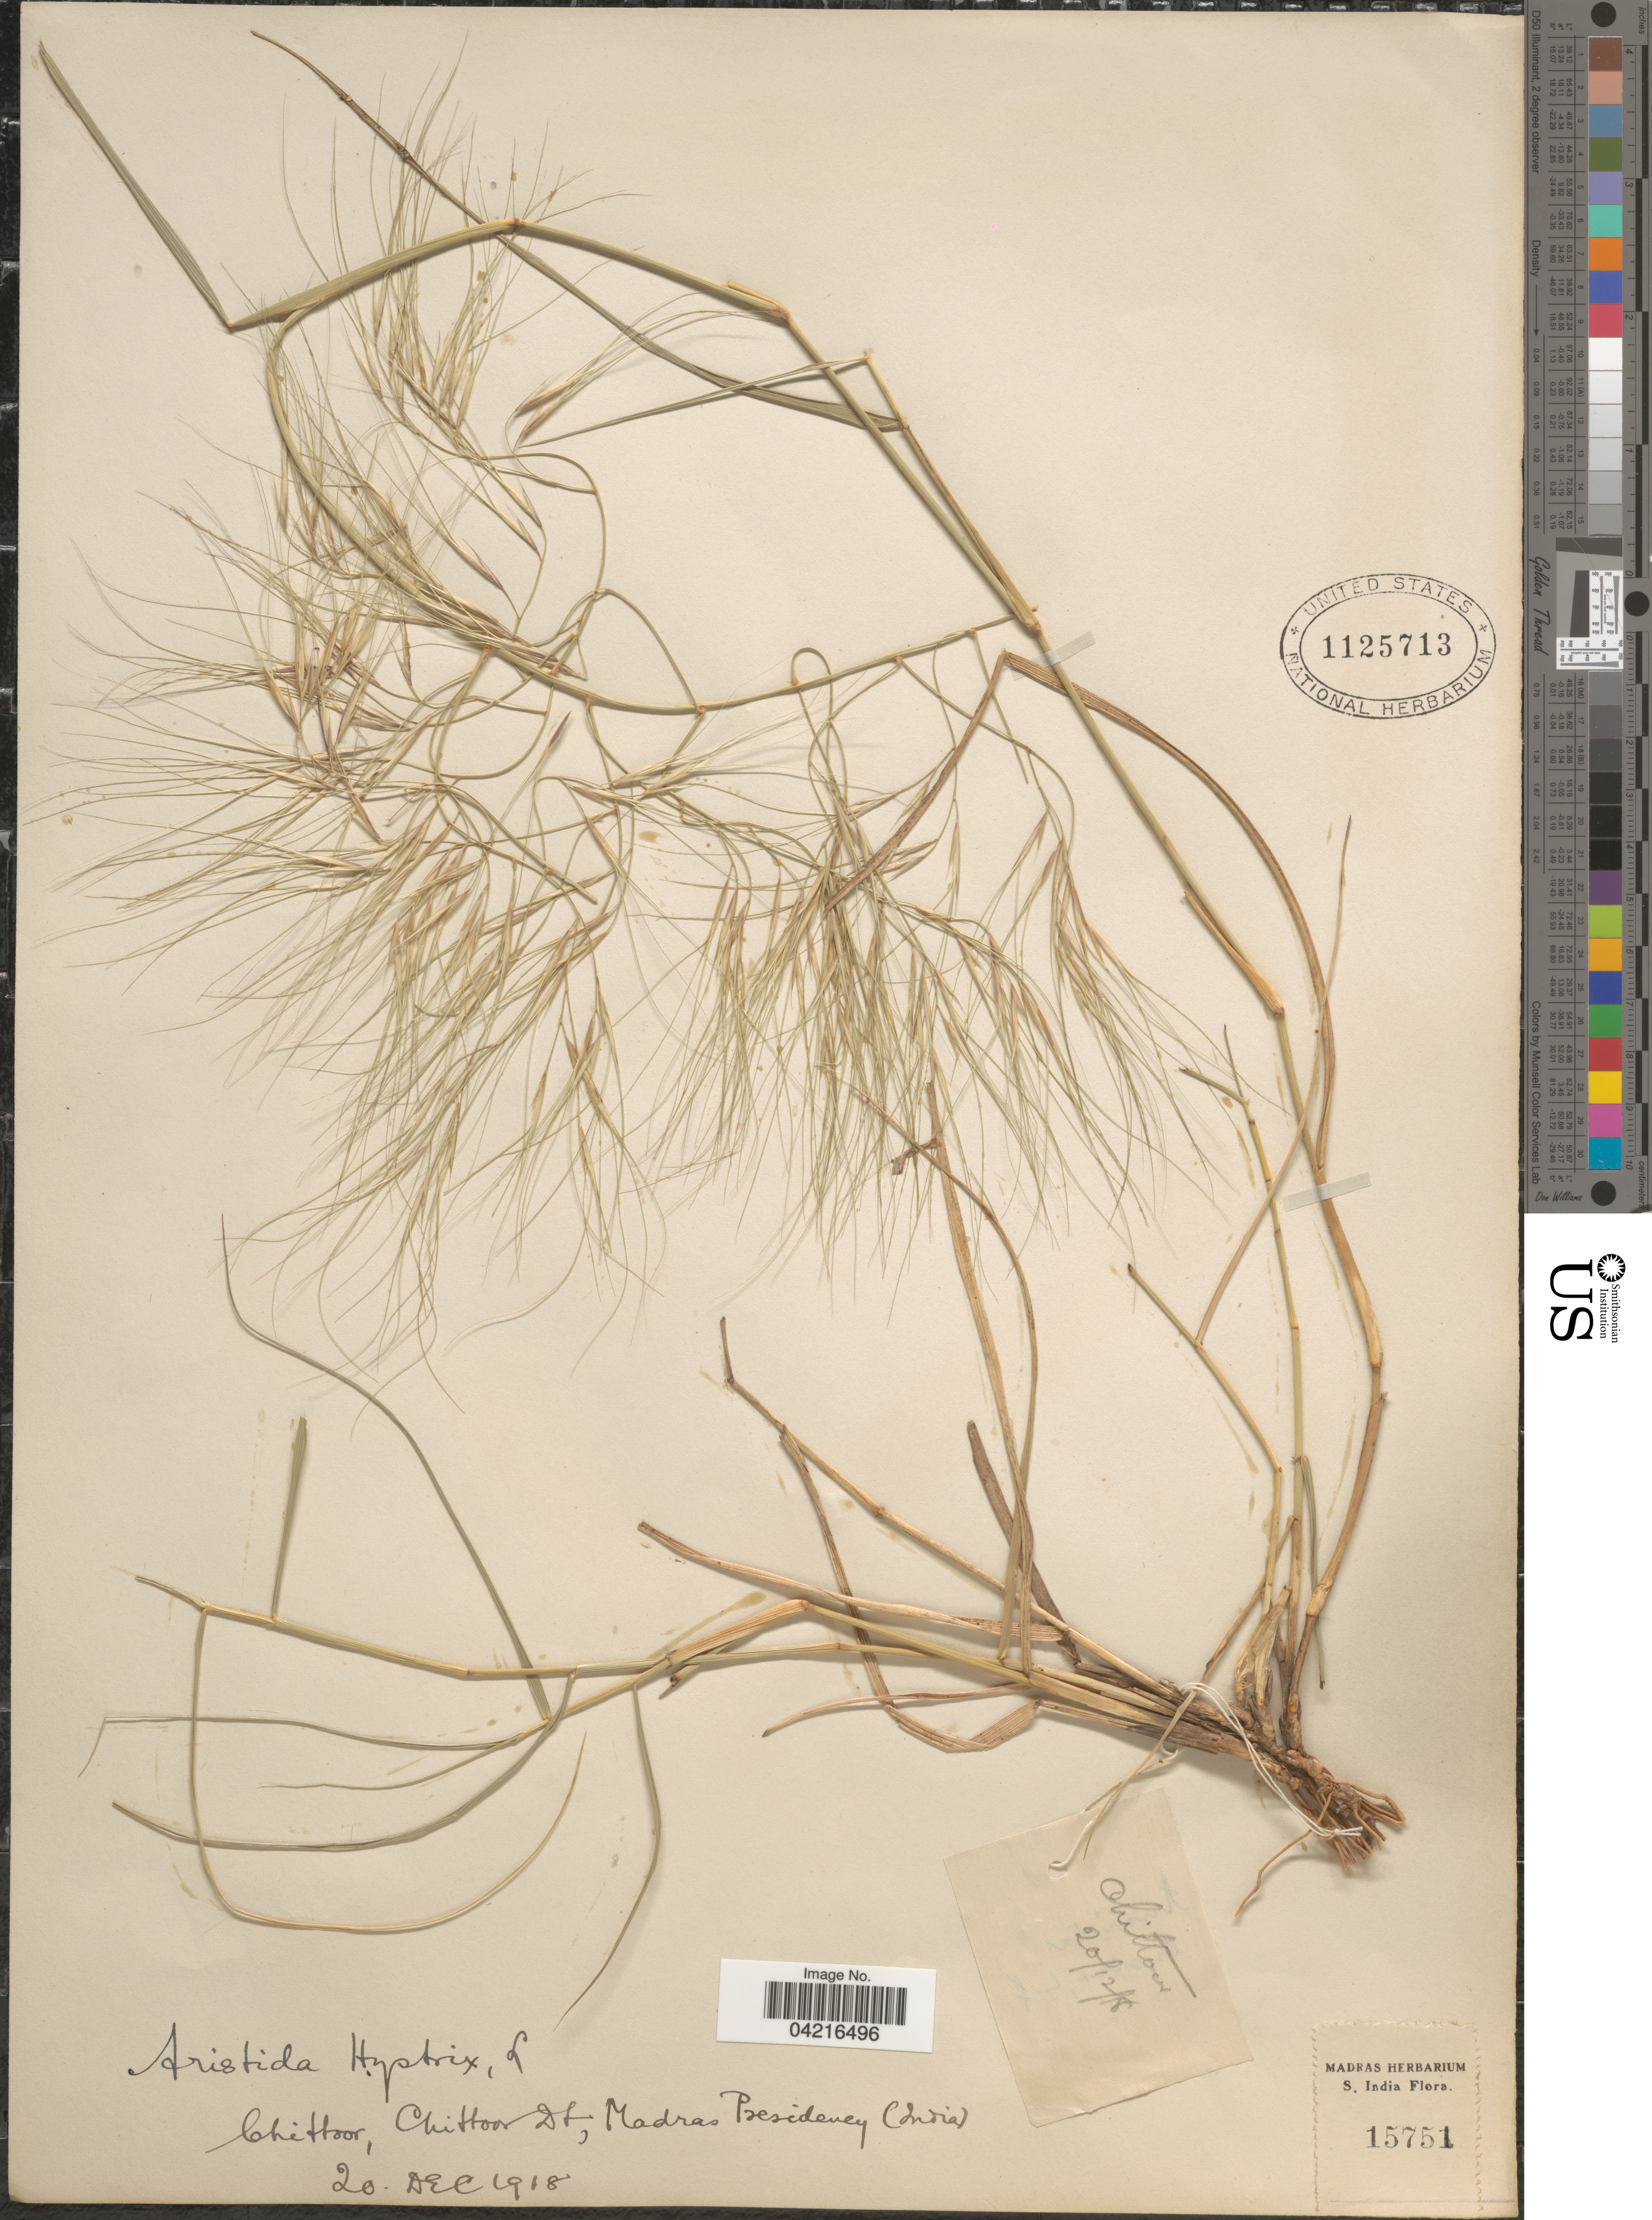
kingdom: Plantae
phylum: Tracheophyta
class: Liliopsida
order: Poales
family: Poaceae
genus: Aristida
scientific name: Aristida hystrix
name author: L.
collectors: Ex herb. Madras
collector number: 15751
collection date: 1918-12-20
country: India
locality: Chittoor, Chittoor Dt, Madras Presidency.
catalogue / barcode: US 1125713